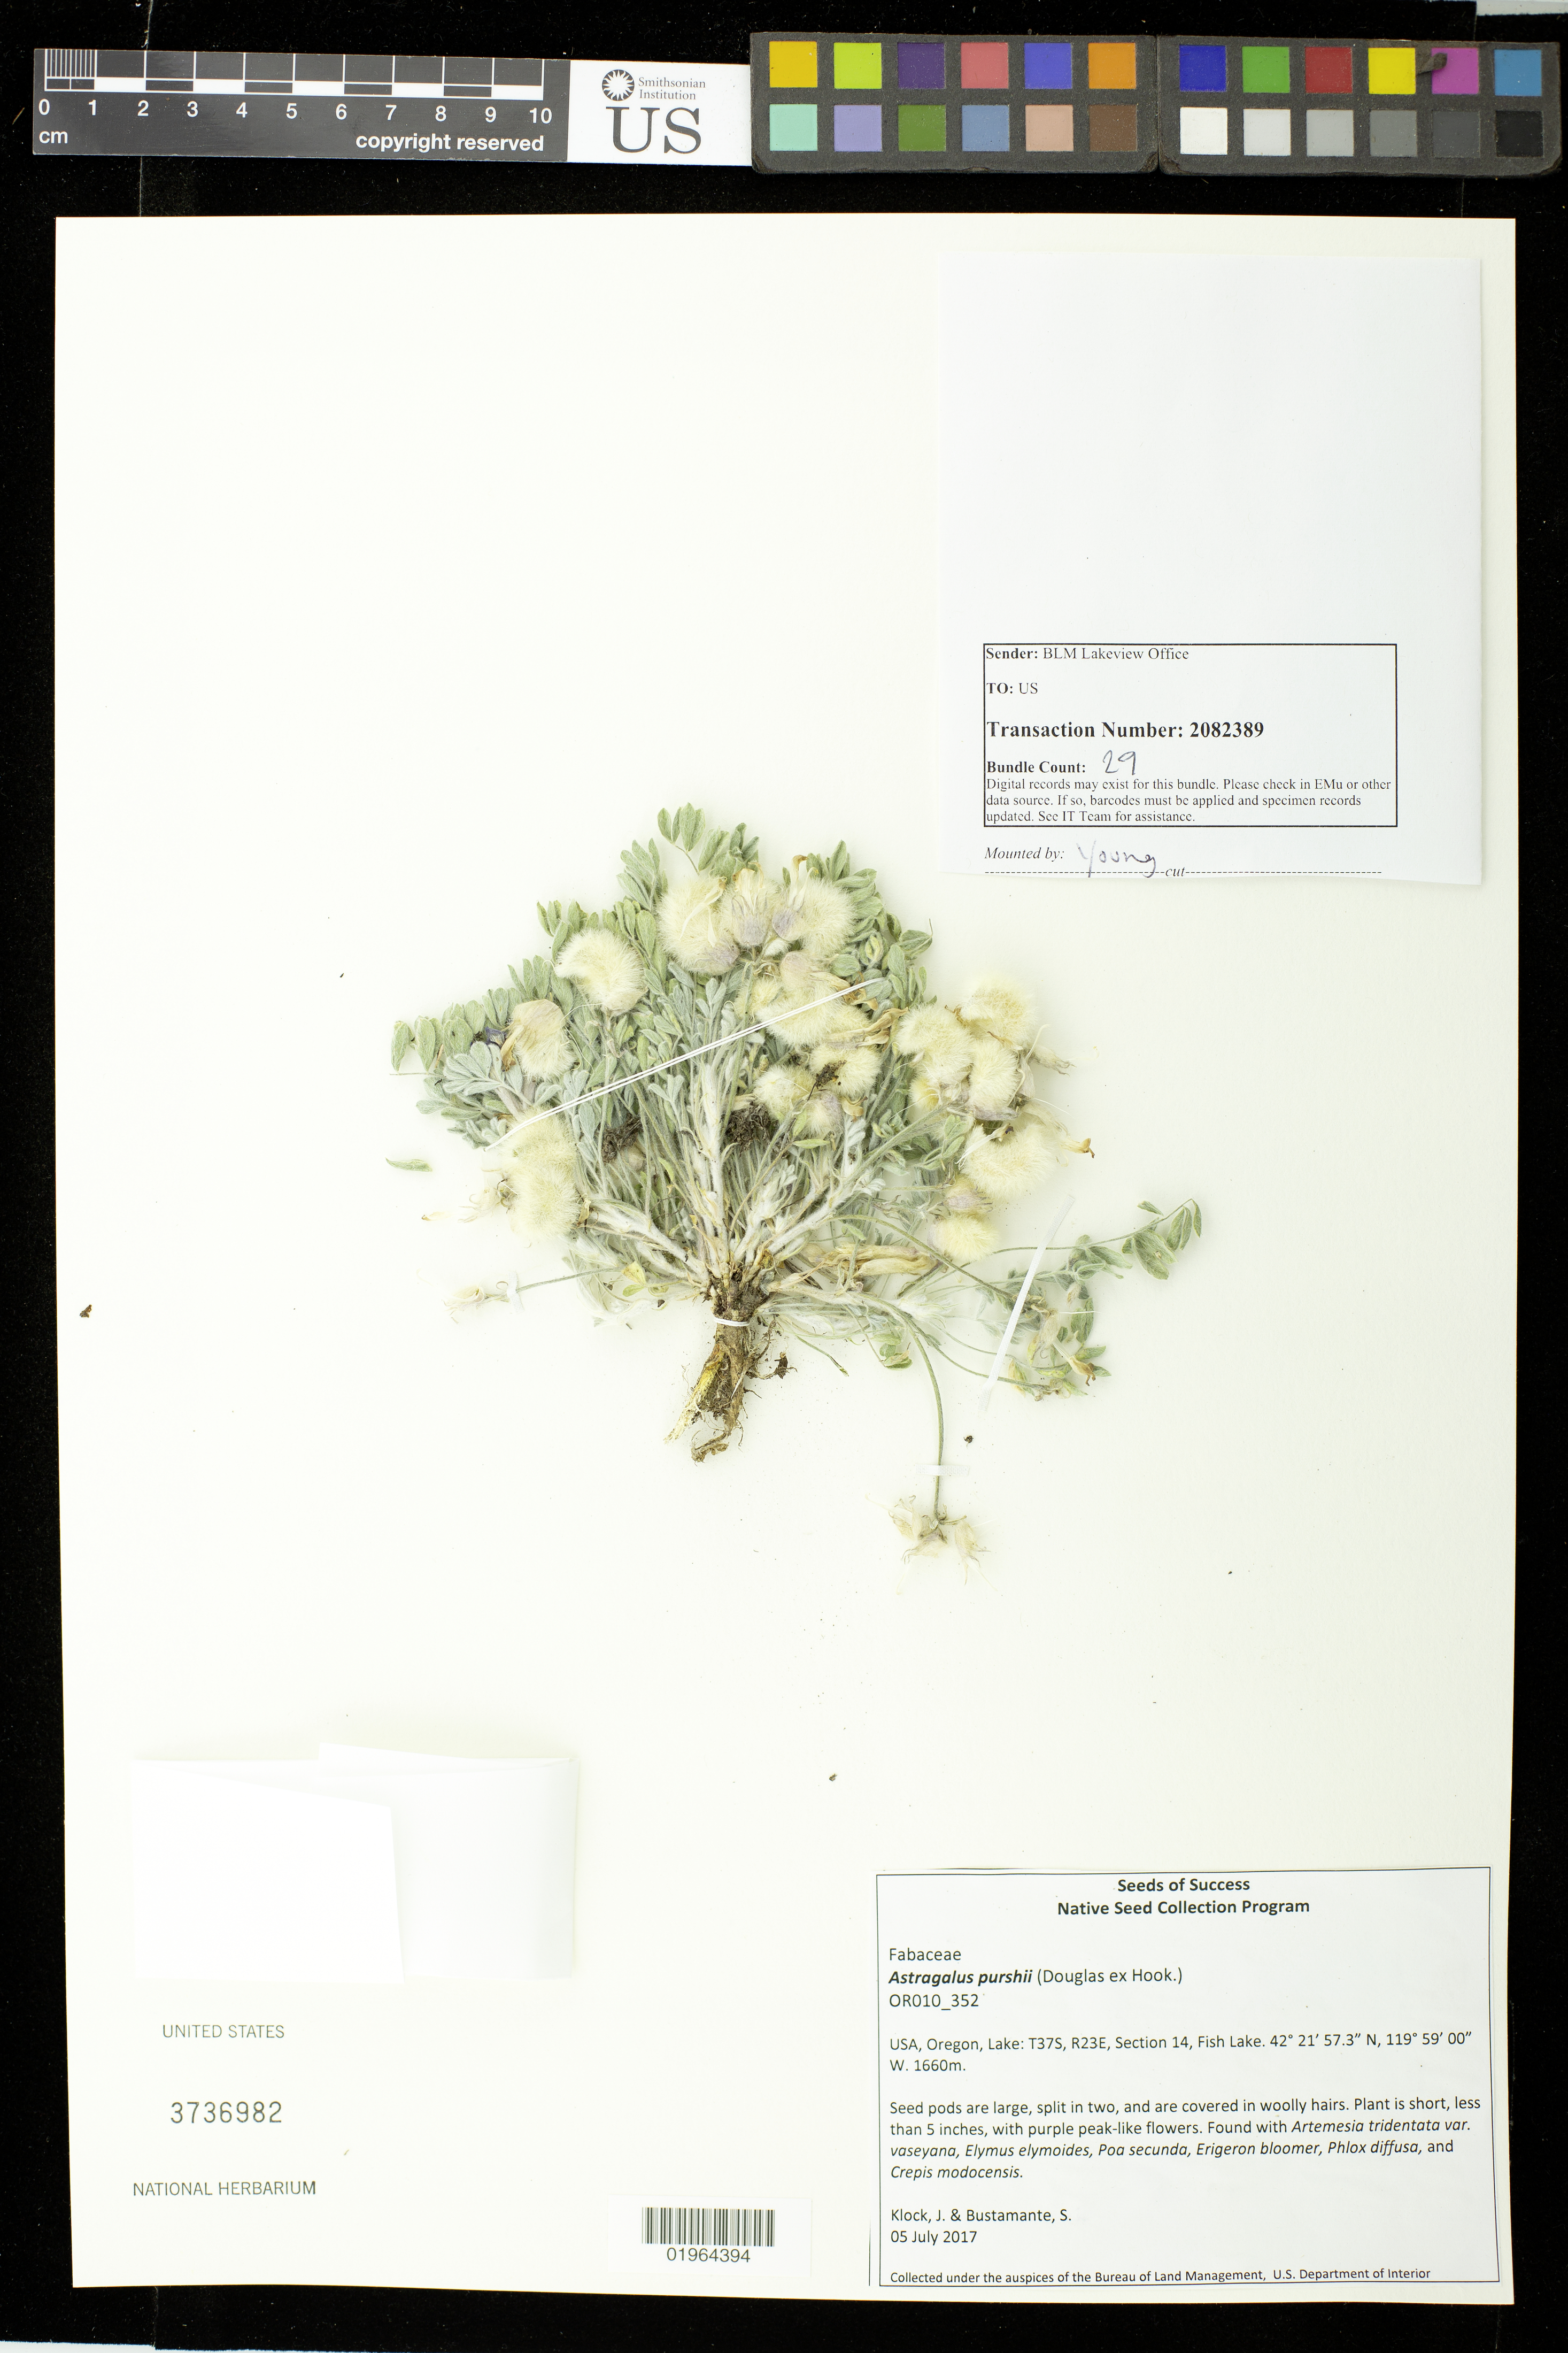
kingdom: Plantae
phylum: Tracheophyta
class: Magnoliopsida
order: Fabales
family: Fabaceae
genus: Astragalus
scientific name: Astragalus purshii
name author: Douglas ex Hook.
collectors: J. Klock & S. Bustamante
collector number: OR010_352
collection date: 2017-07-05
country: United States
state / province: Oregon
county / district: Lake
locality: Fish Lake, T37S, R23E, section 14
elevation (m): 1660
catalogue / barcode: US 3736982